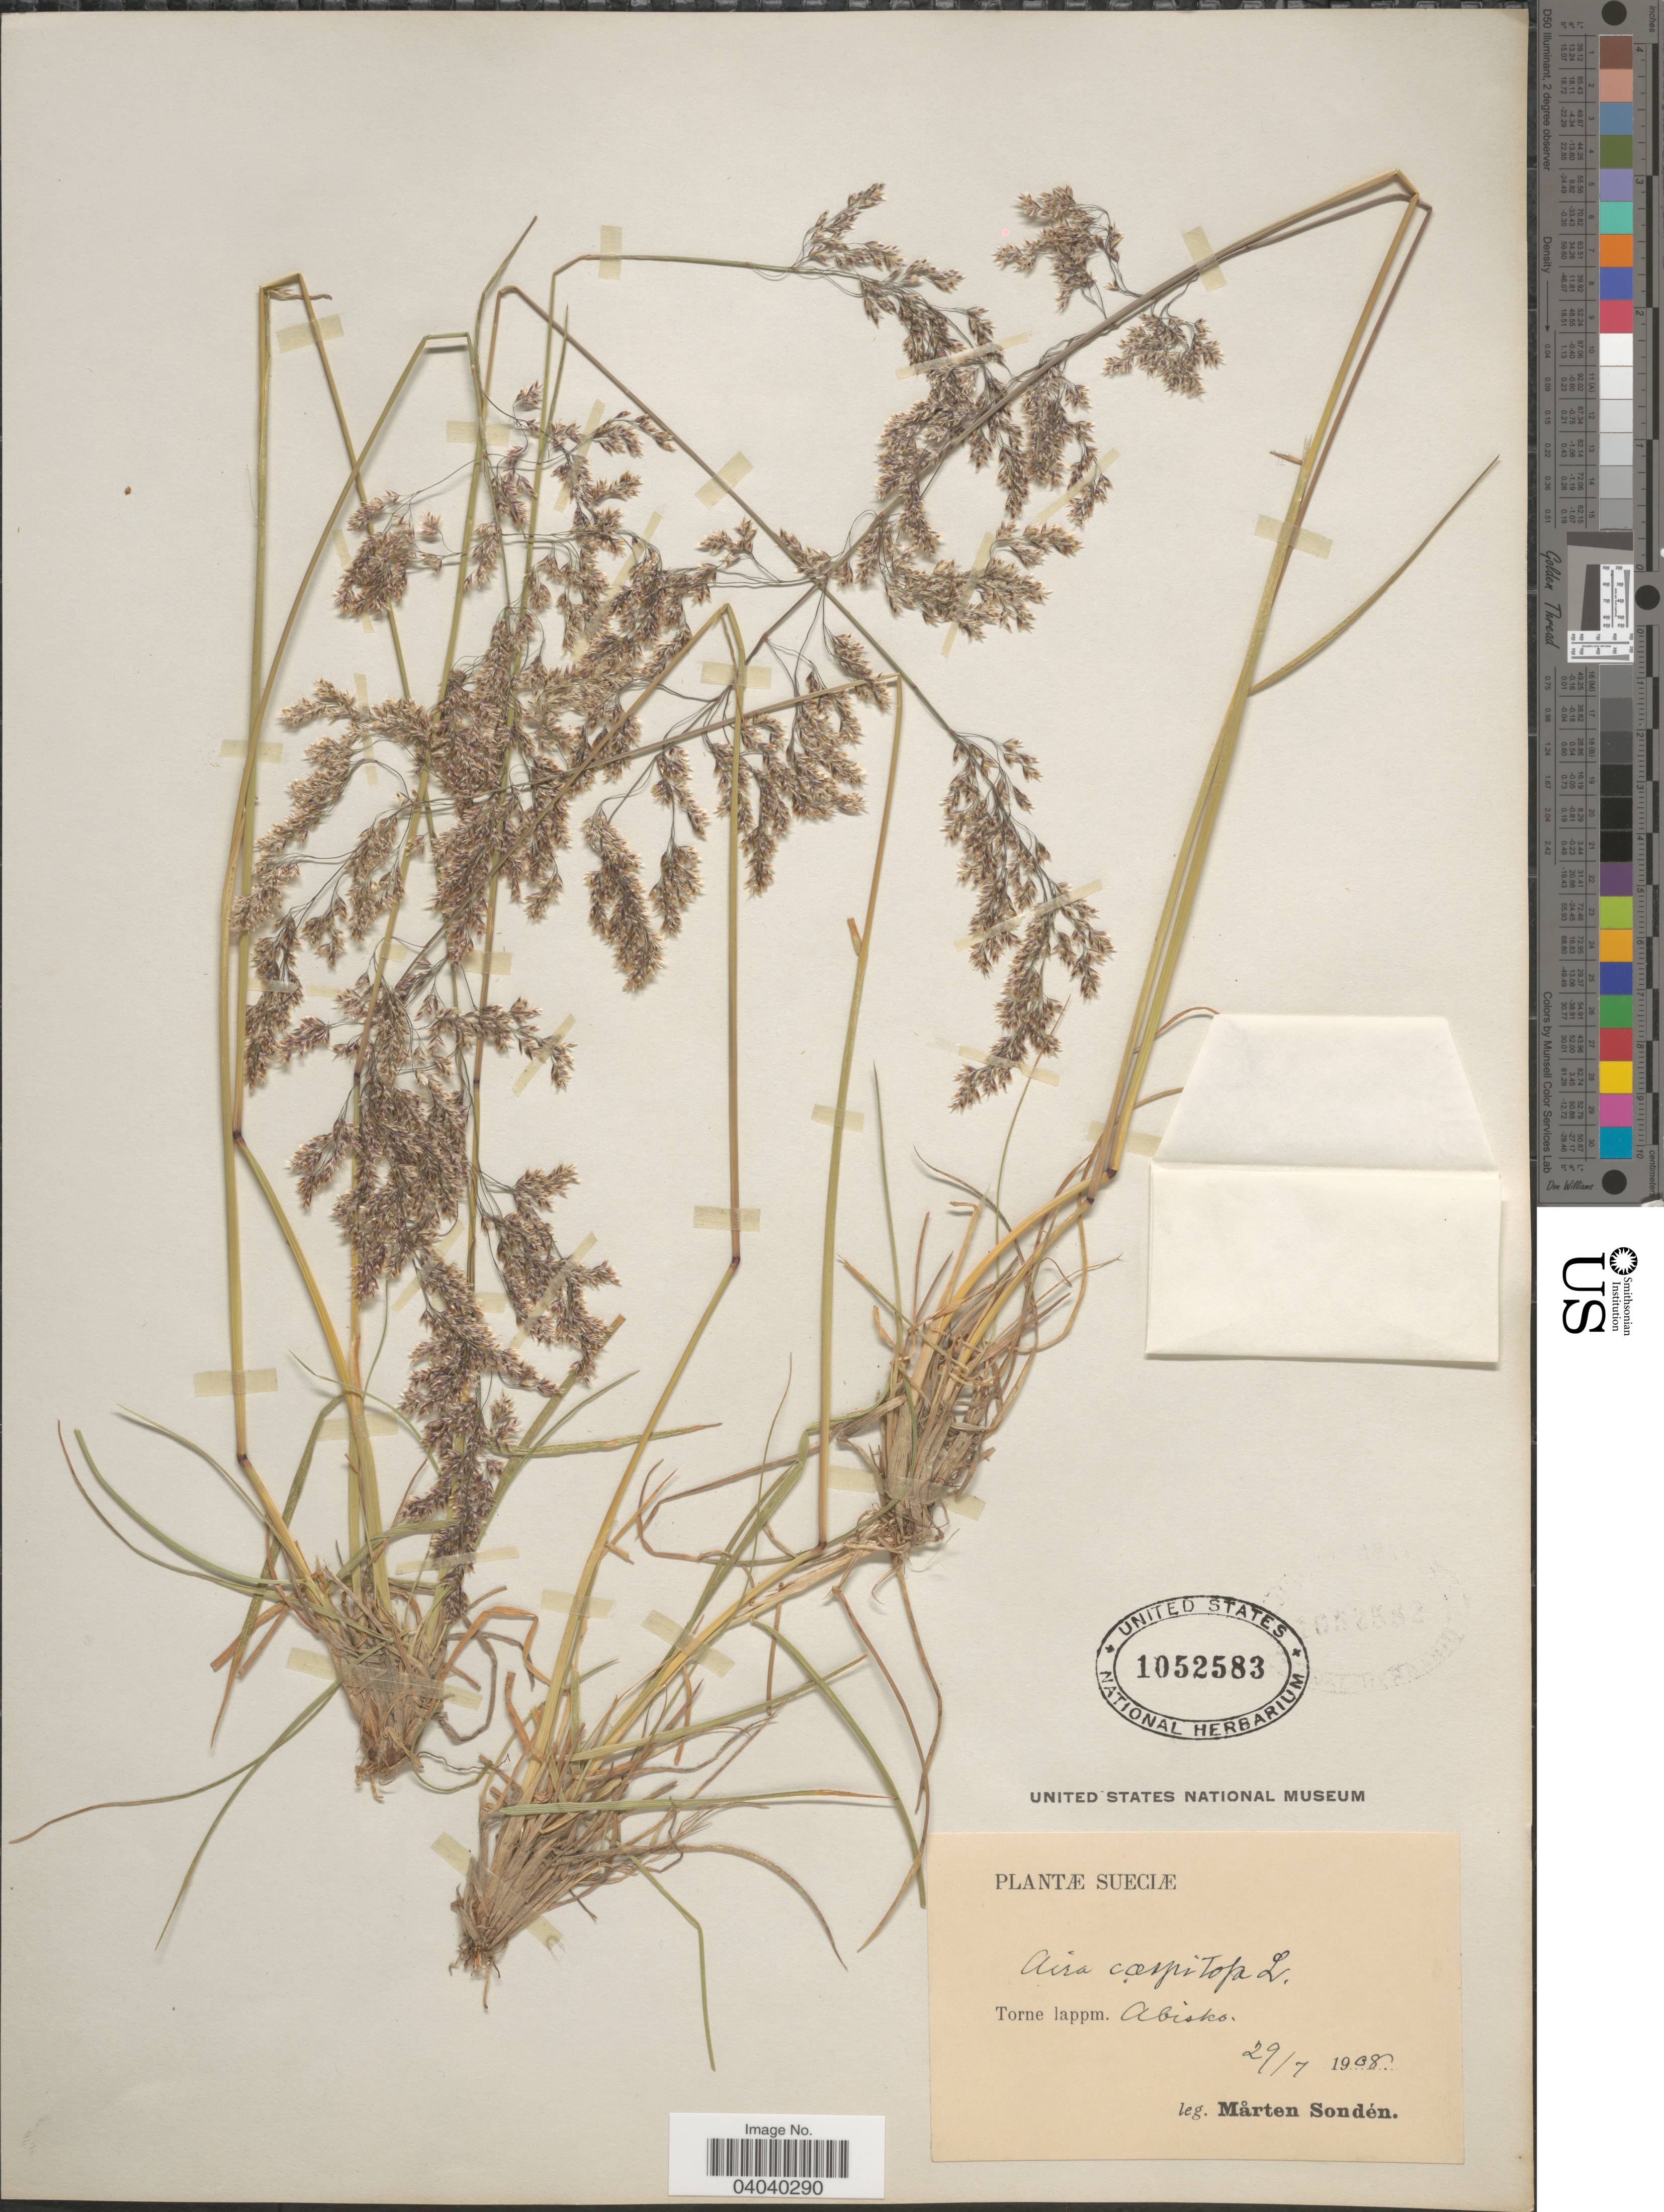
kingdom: Plantae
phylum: Tracheophyta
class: Liliopsida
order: Poales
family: Poaceae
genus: Deschampsia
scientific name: Deschampsia cespitosa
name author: (L.) P. Beauv.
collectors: M. Sondén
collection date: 1908-07-29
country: Sweden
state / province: Norrbotten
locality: Sueciæ. Torne lappm. Abisko.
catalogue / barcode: US 1052583